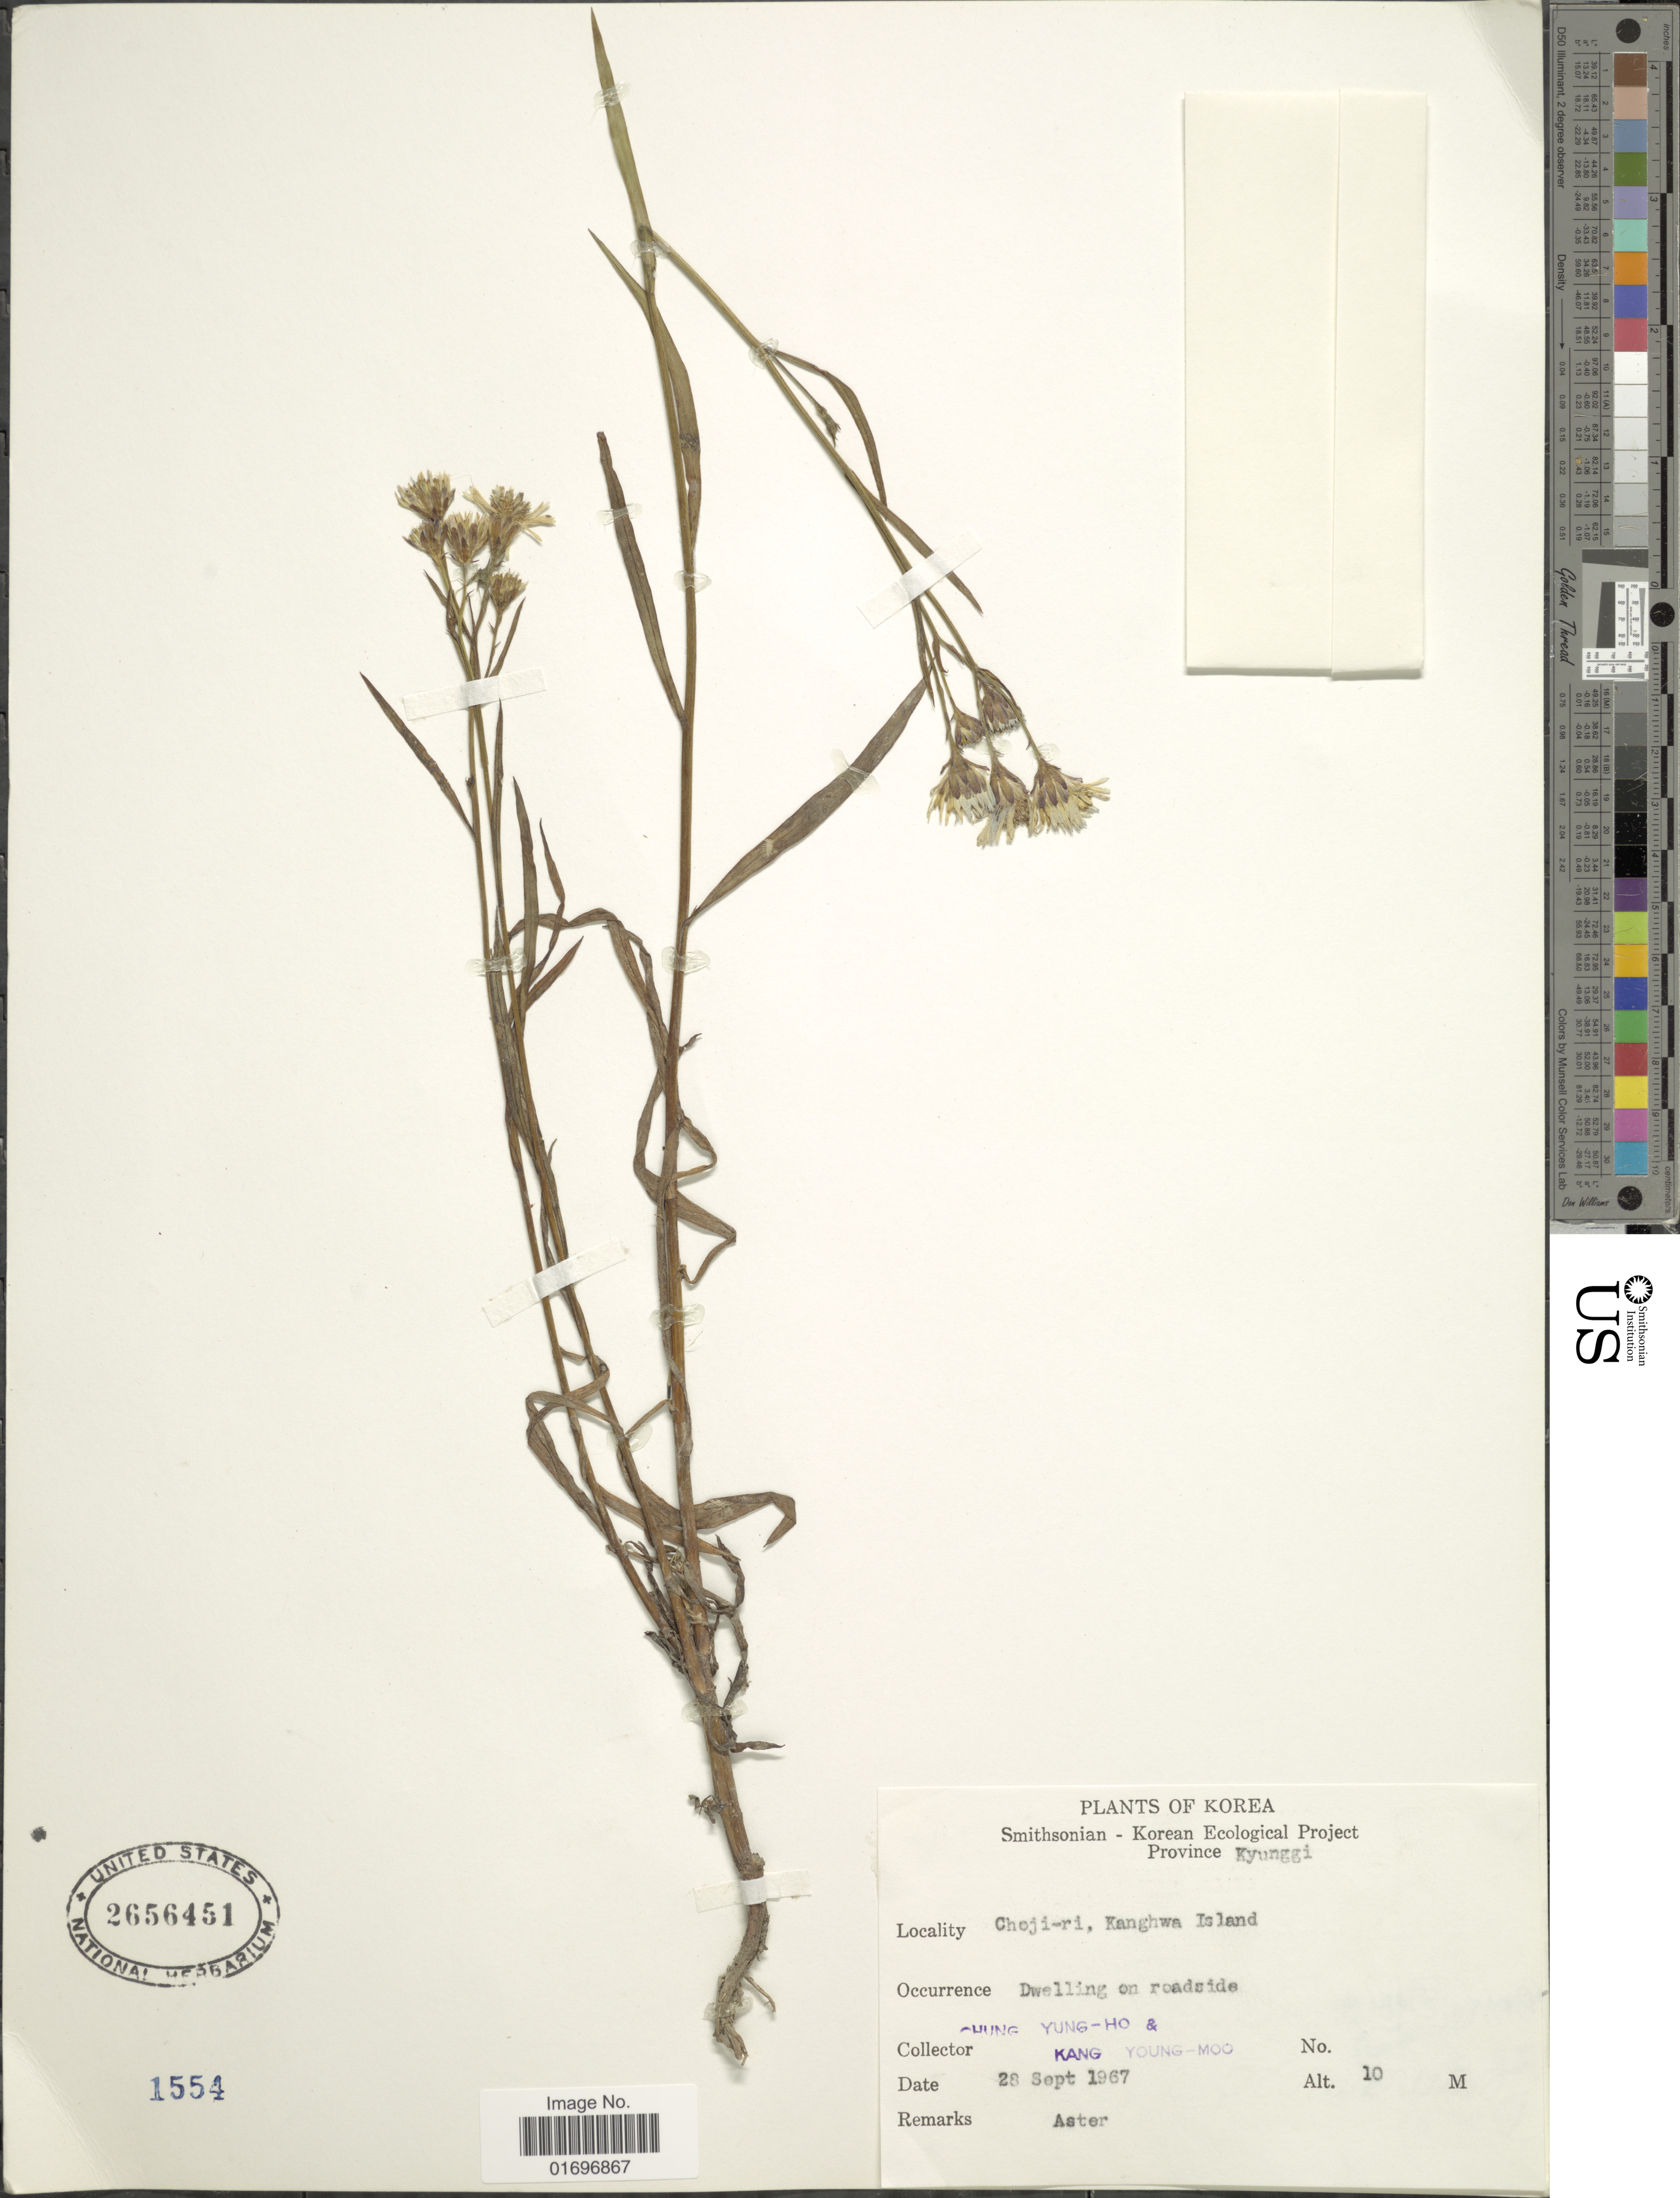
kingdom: Plantae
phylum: Tracheophyta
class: Magnoliopsida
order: Asterales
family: Asteraceae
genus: Aster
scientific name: Aster sp.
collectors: Y. Chung & Y. Kang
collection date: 1967-09-28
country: South Korea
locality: Korea. Province Kyunggi. Choji-ri, Kanghwa Island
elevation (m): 10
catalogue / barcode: US 2656451